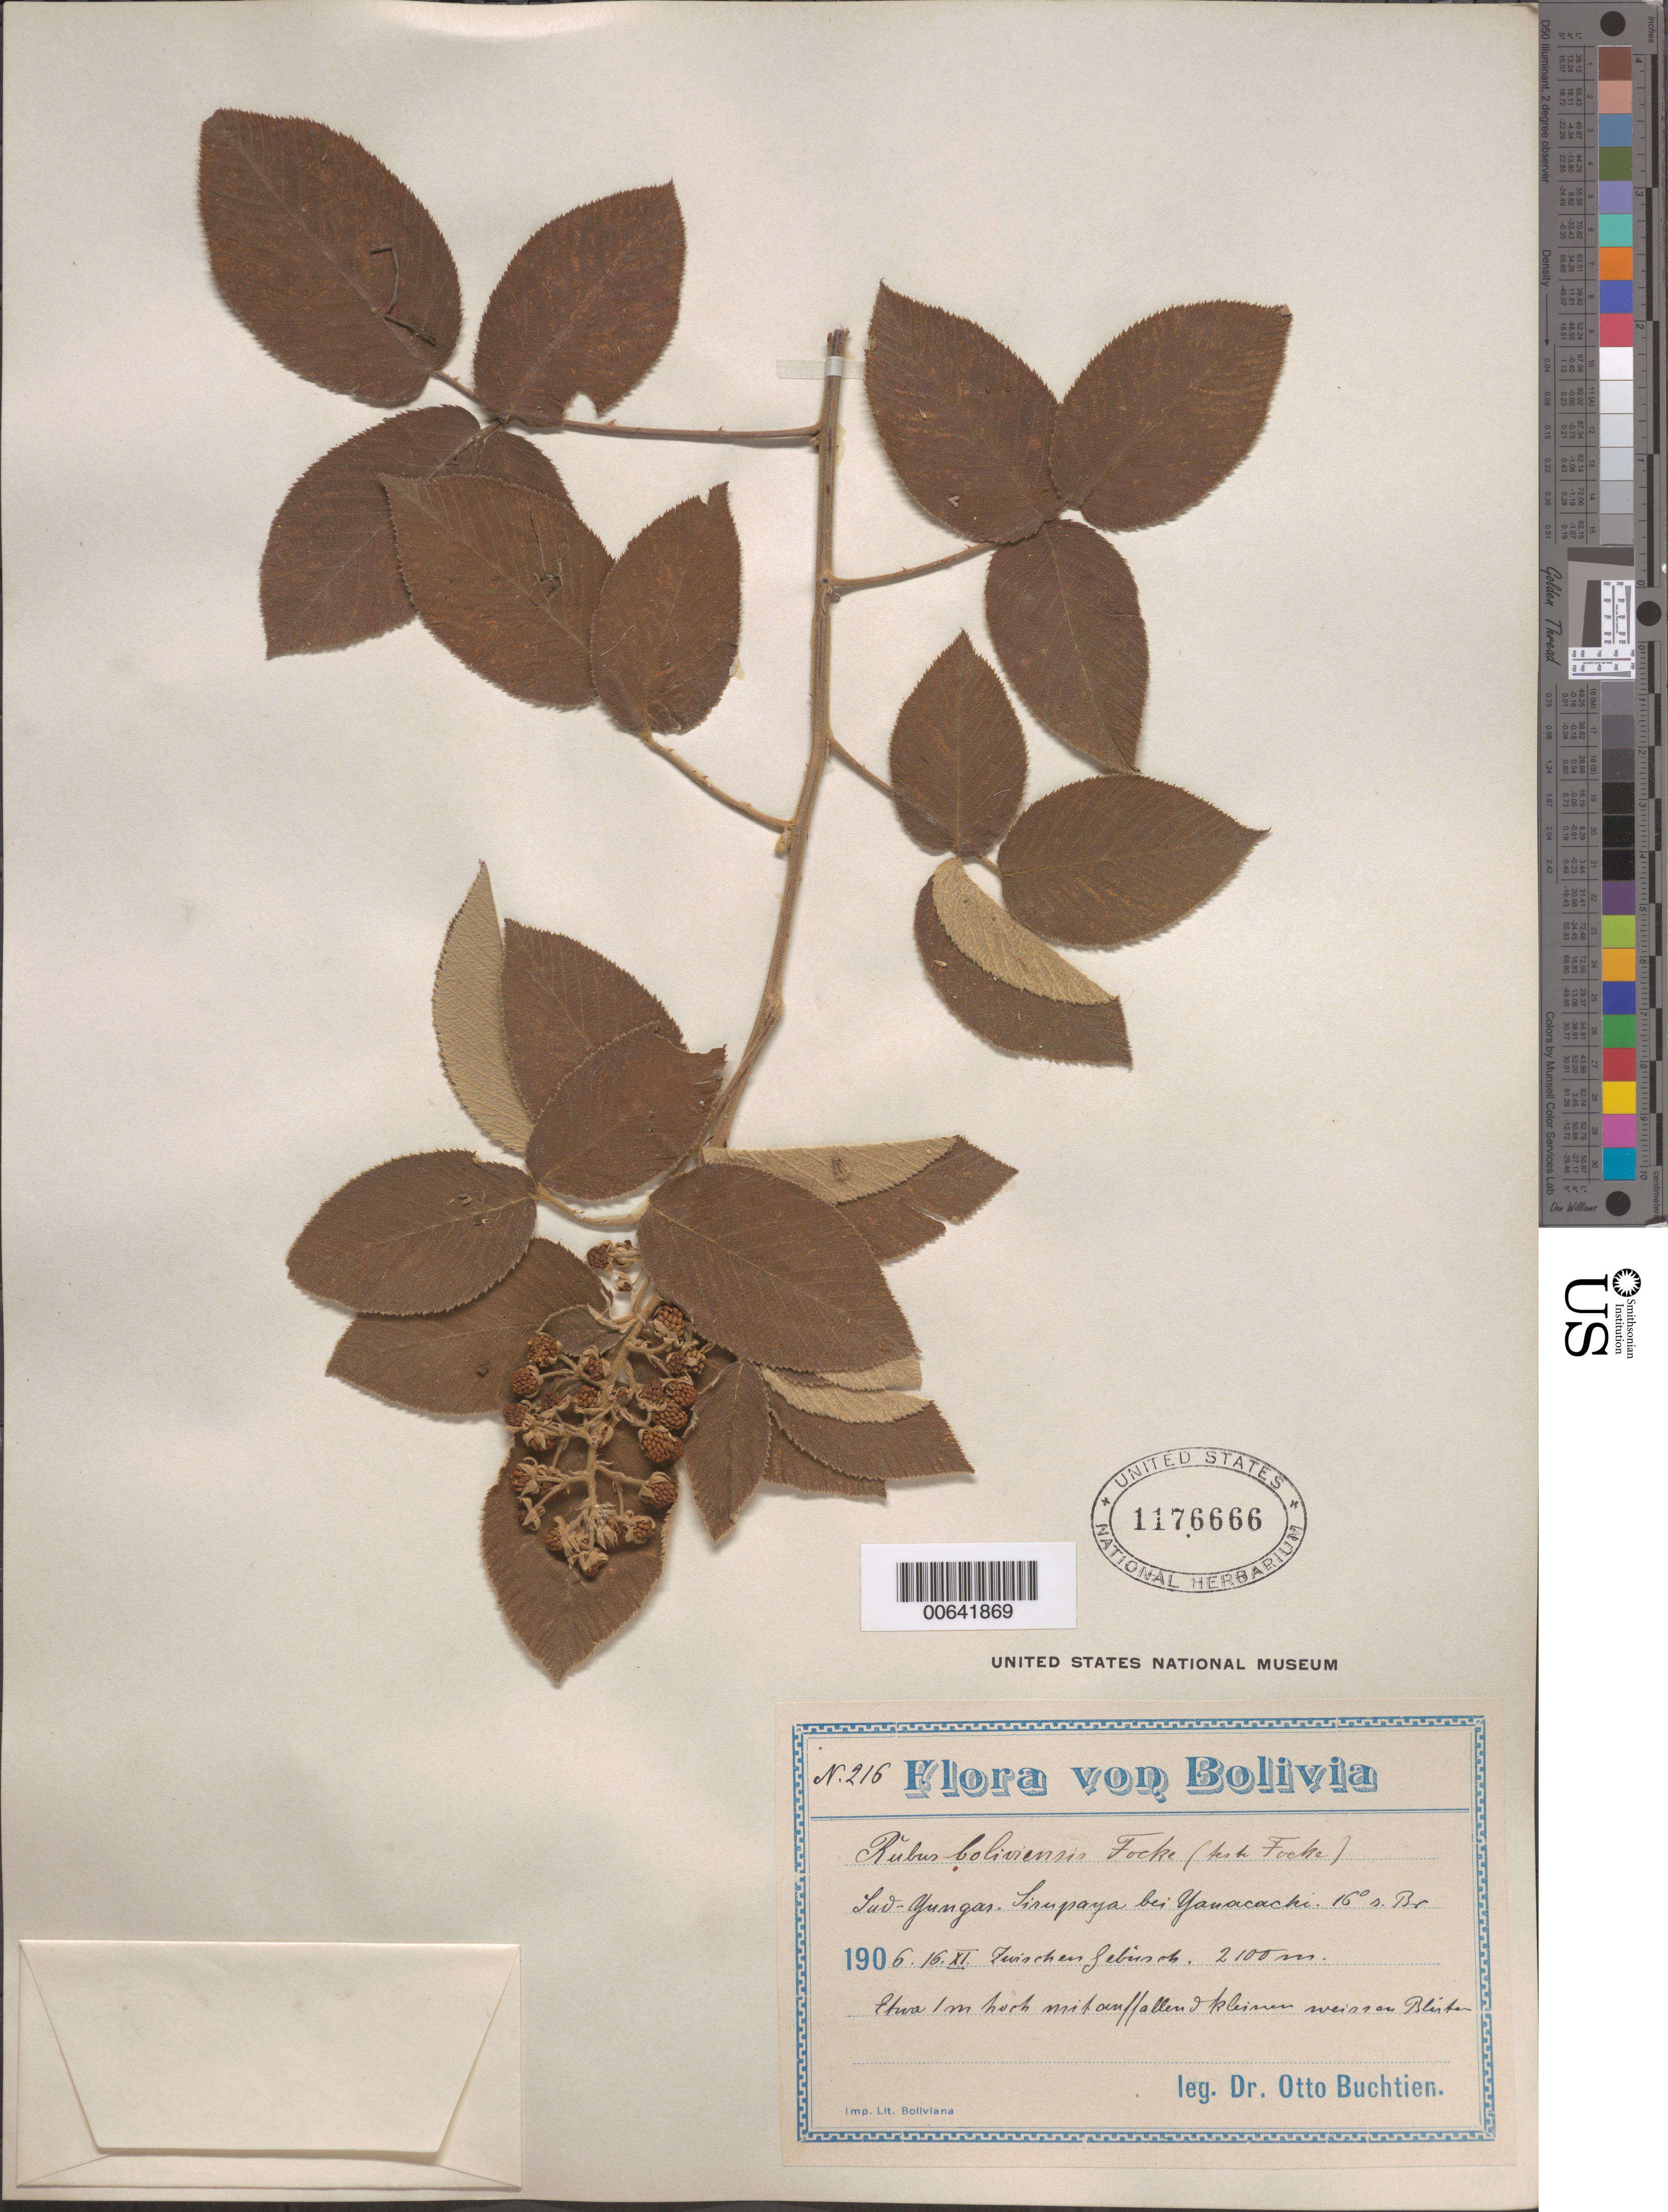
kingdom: Plantae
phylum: Tracheophyta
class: Magnoliopsida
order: Rosales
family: Rosaceae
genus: Rubus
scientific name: Rubus boliviensis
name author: Focke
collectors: O. Buchtien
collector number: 216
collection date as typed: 16 Nov 1903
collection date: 1903-11-16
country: Bolivia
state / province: La Paz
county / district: Sud Yungas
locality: Sud Yungas. Lirupaya, ca. Yanacachi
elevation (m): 2100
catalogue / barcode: US 1176666